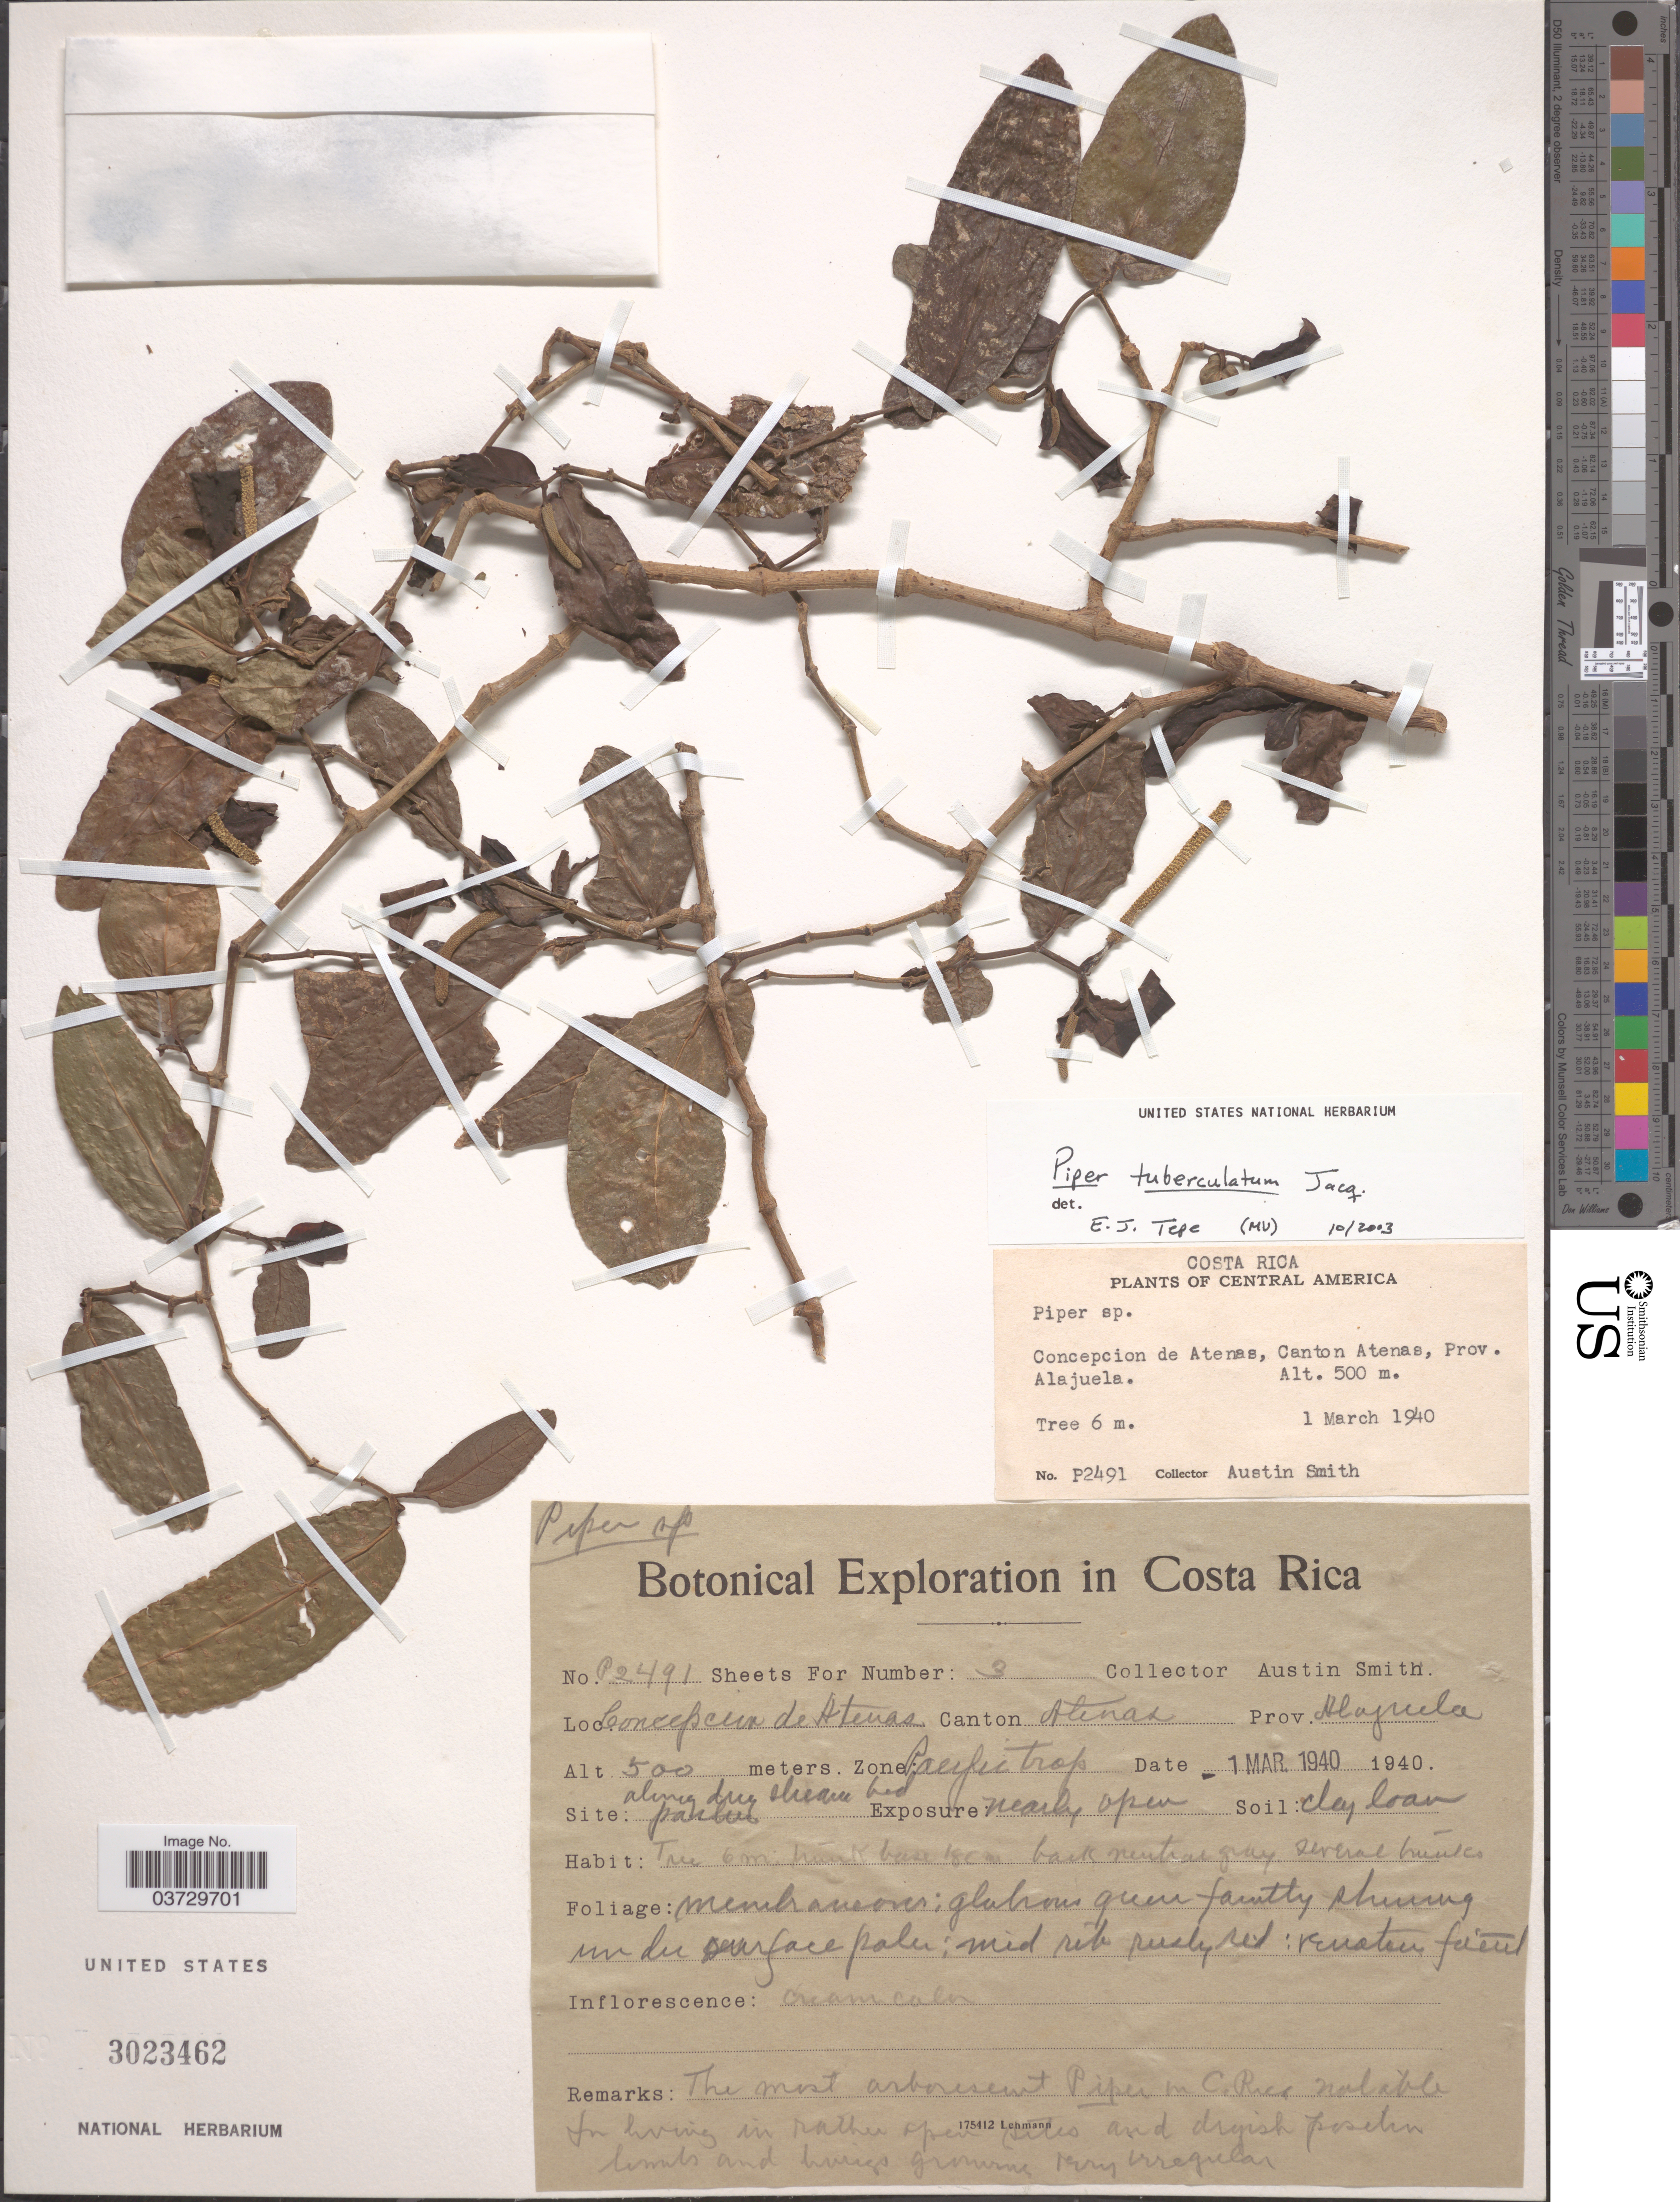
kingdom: Plantae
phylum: Tracheophyta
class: Magnoliopsida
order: Piperales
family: Piperaceae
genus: Piper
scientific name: Piper tuberculatum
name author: Jacq.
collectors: Aust P. Smith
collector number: P2491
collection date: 1940-03-01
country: Costa Rica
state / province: Alajuela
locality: Concepcion de Atenas, Canton Atenas. Zone: Pacific trop.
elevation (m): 500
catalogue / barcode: US 3023462